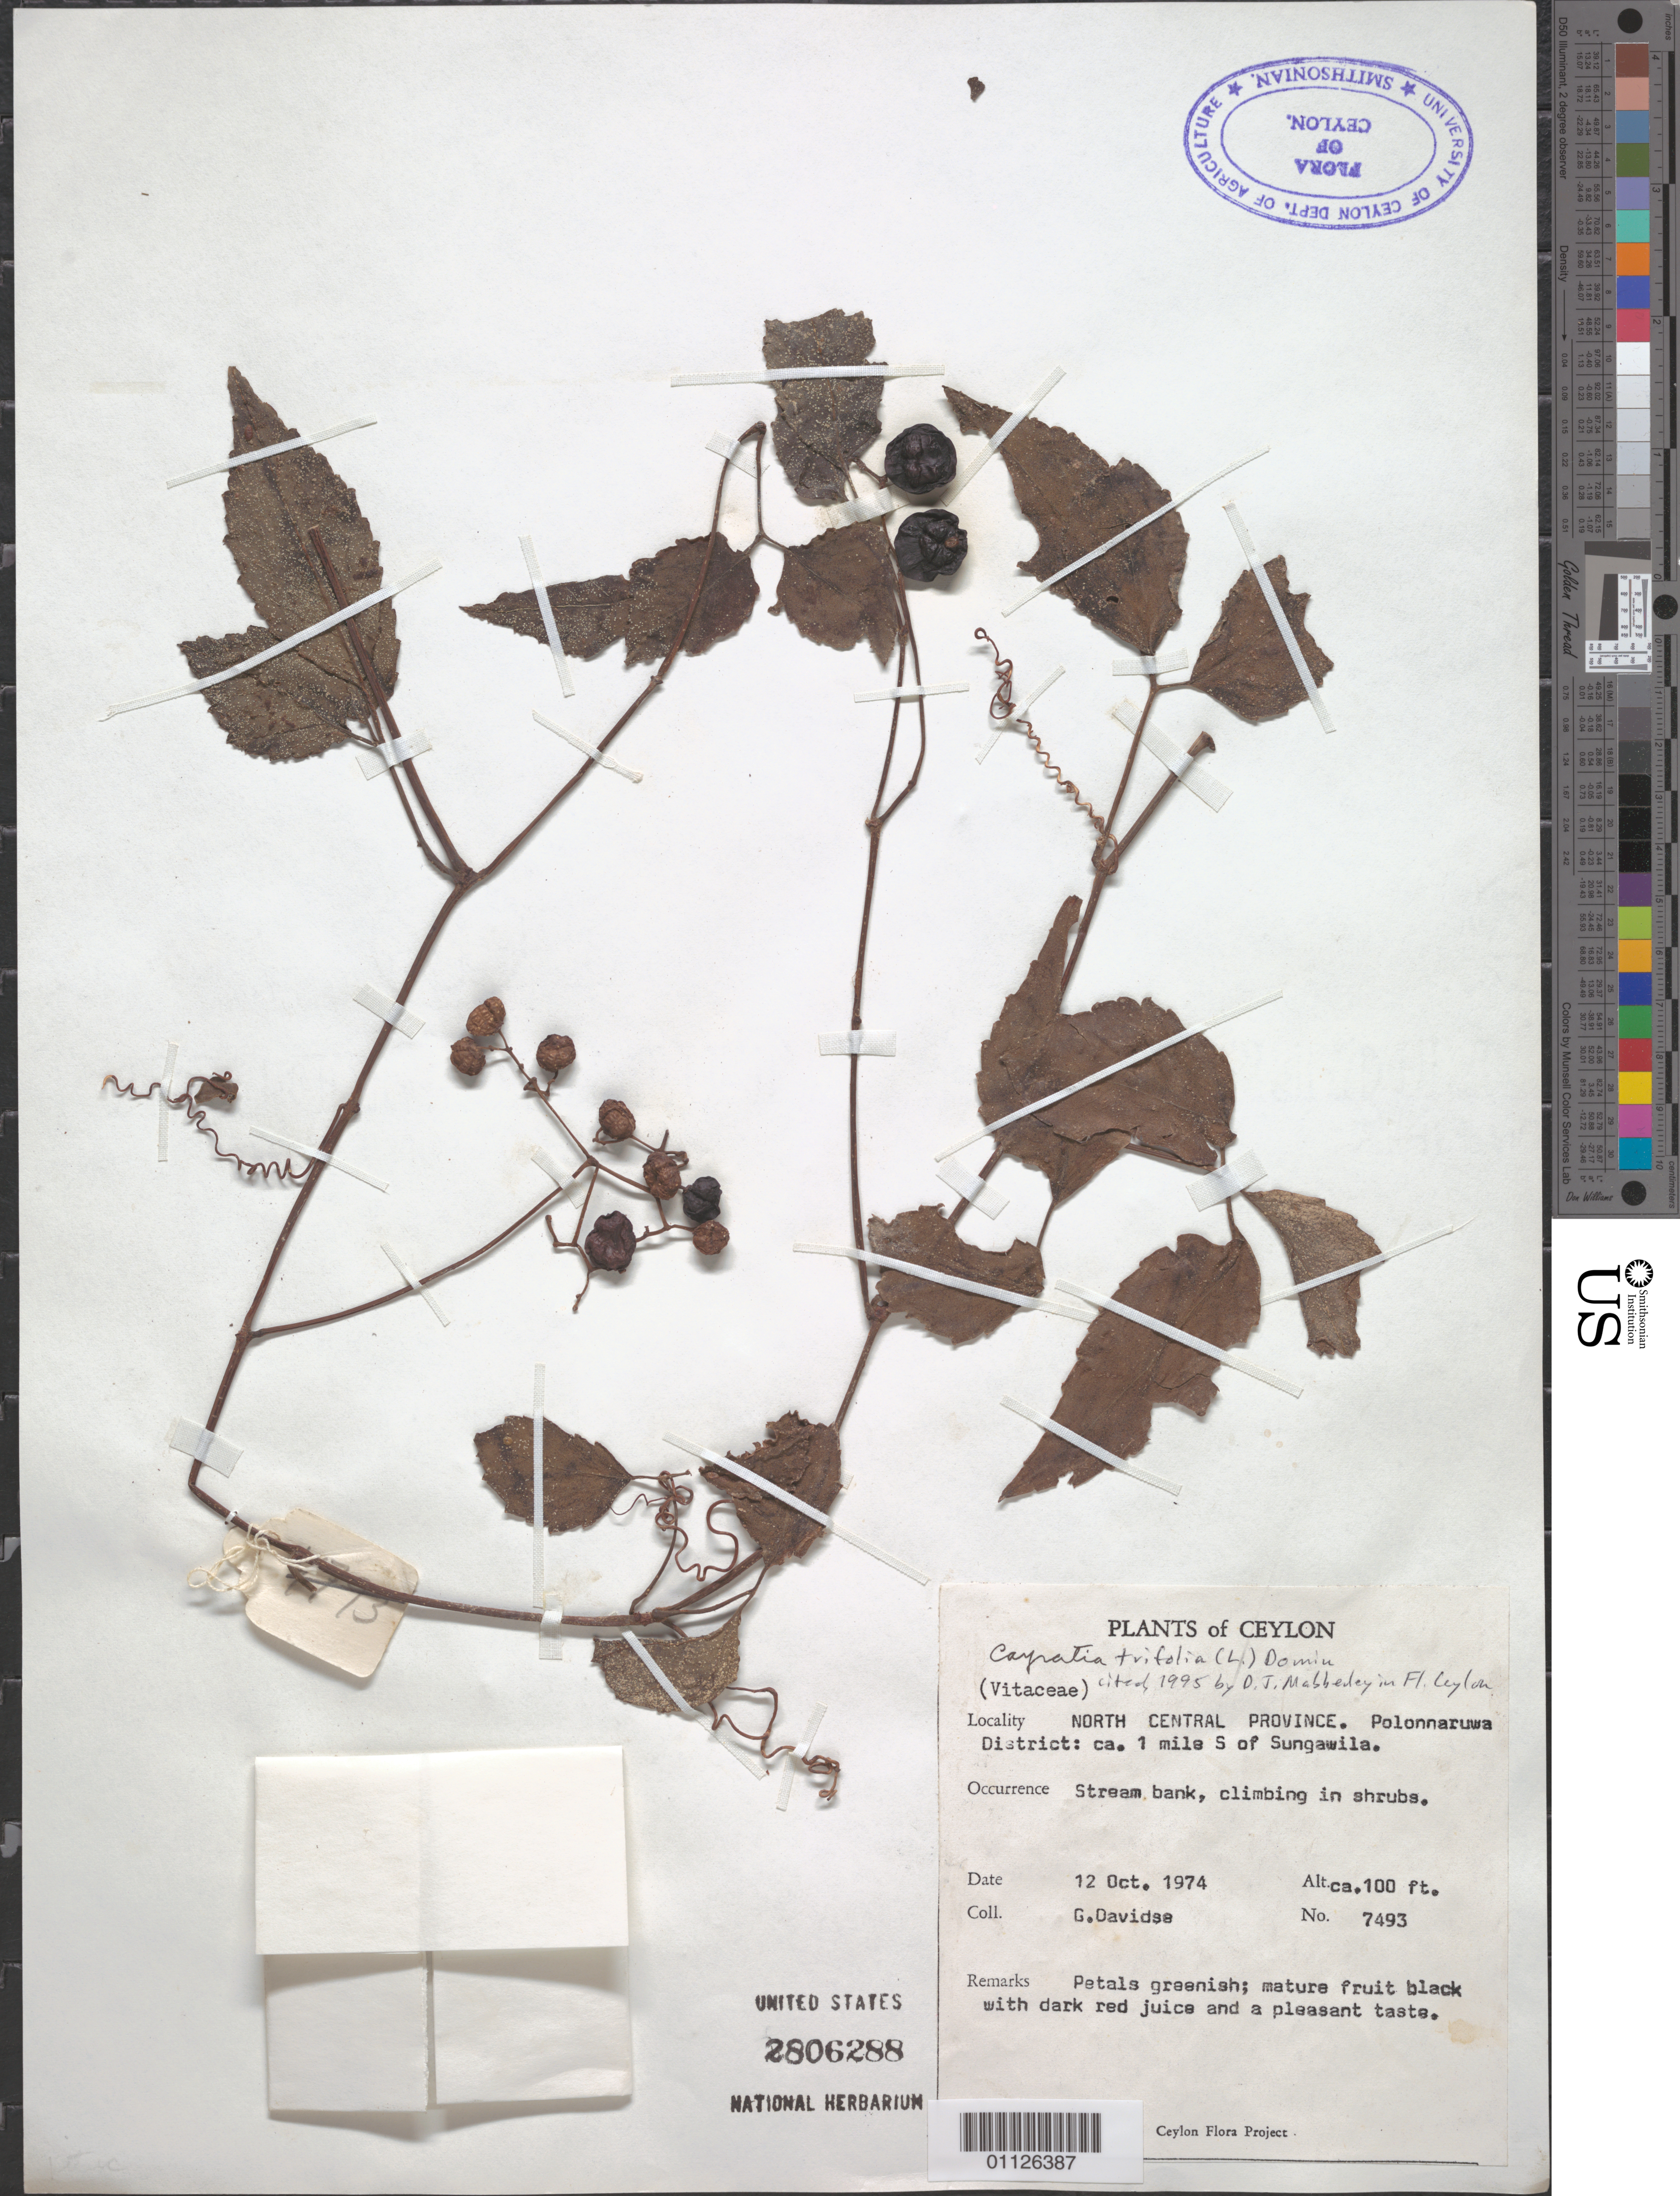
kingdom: Plantae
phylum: Tracheophyta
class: Magnoliopsida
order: Vitales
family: Vitaceae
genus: Cayratia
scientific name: Cayratia reticulata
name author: (M.A. Lawson) Mabb.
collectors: G. Davidse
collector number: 7493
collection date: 1974-10-12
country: Sri Lanka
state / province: North Central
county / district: Polonnaruwa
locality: Ca 1 mi S of Sungawila.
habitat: Stream bank, climbing in shrubs.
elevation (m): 30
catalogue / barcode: US 2806288